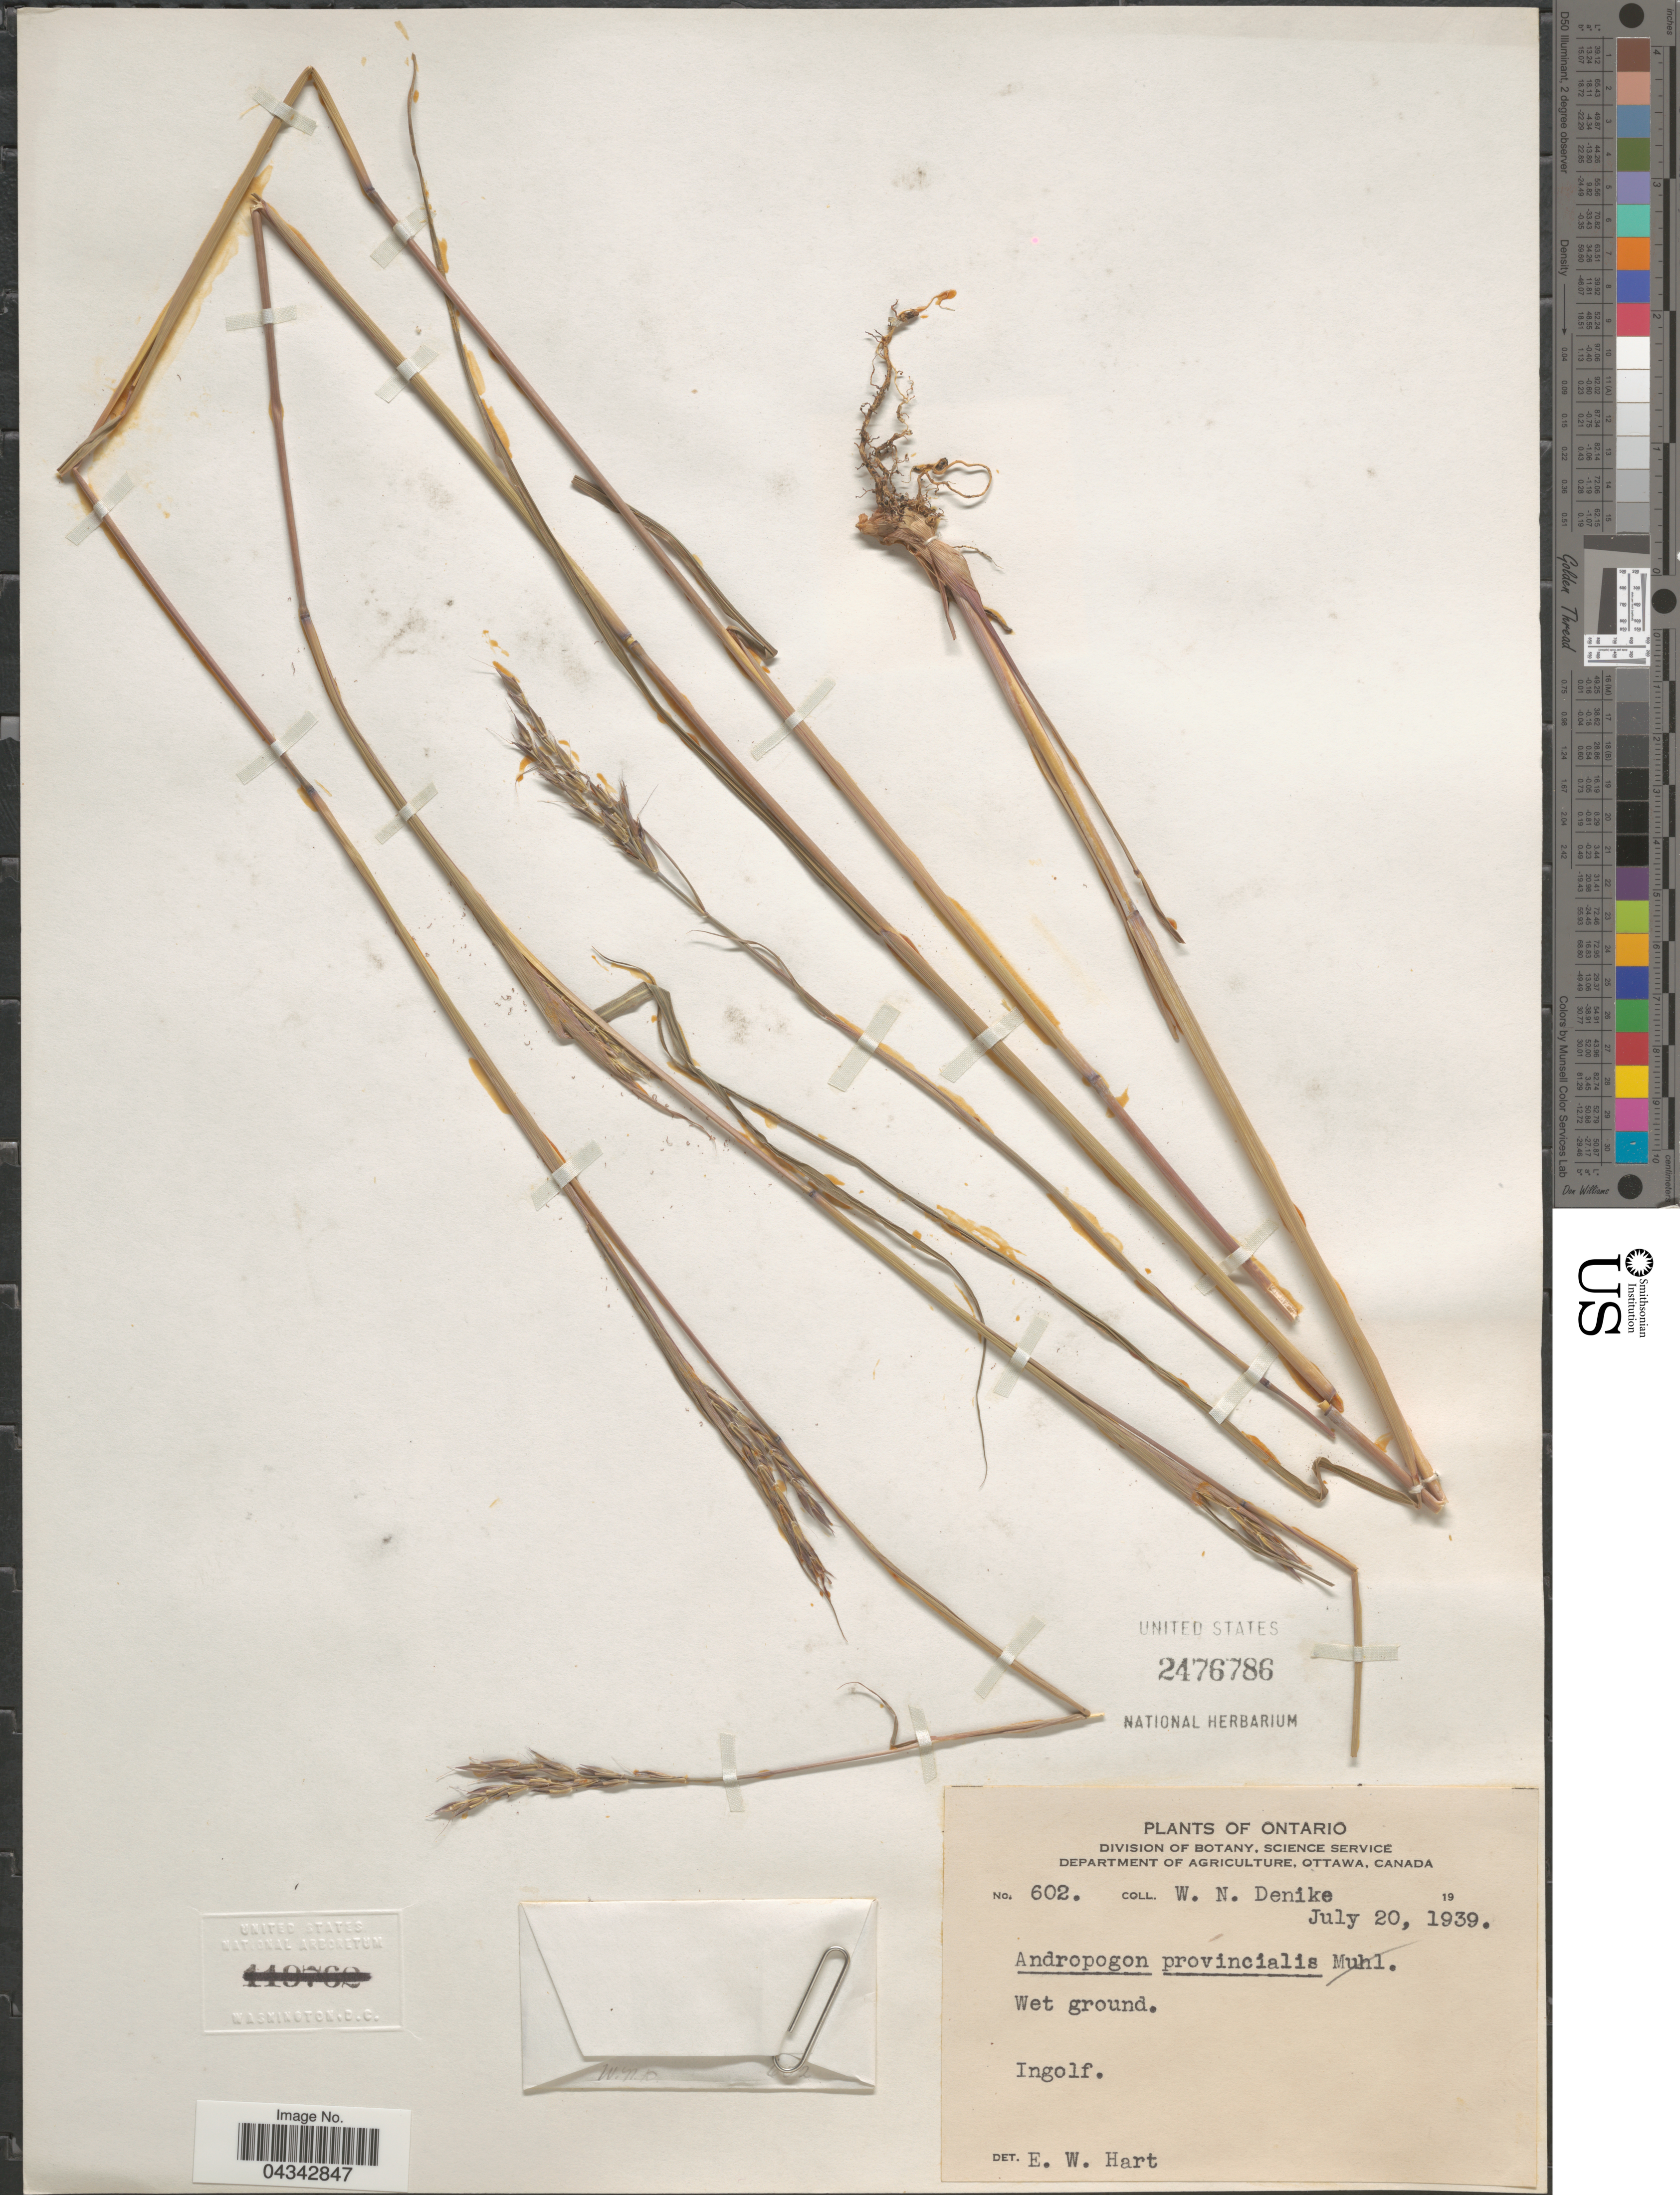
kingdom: Plantae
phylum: Tracheophyta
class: Liliopsida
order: Poales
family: Poaceae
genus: Andropogon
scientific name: Andropogon gerardii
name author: Vitman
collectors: W. Denike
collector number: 602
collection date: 1939-07-20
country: Canada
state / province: Ontario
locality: Ingolf.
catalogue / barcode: US 2476786